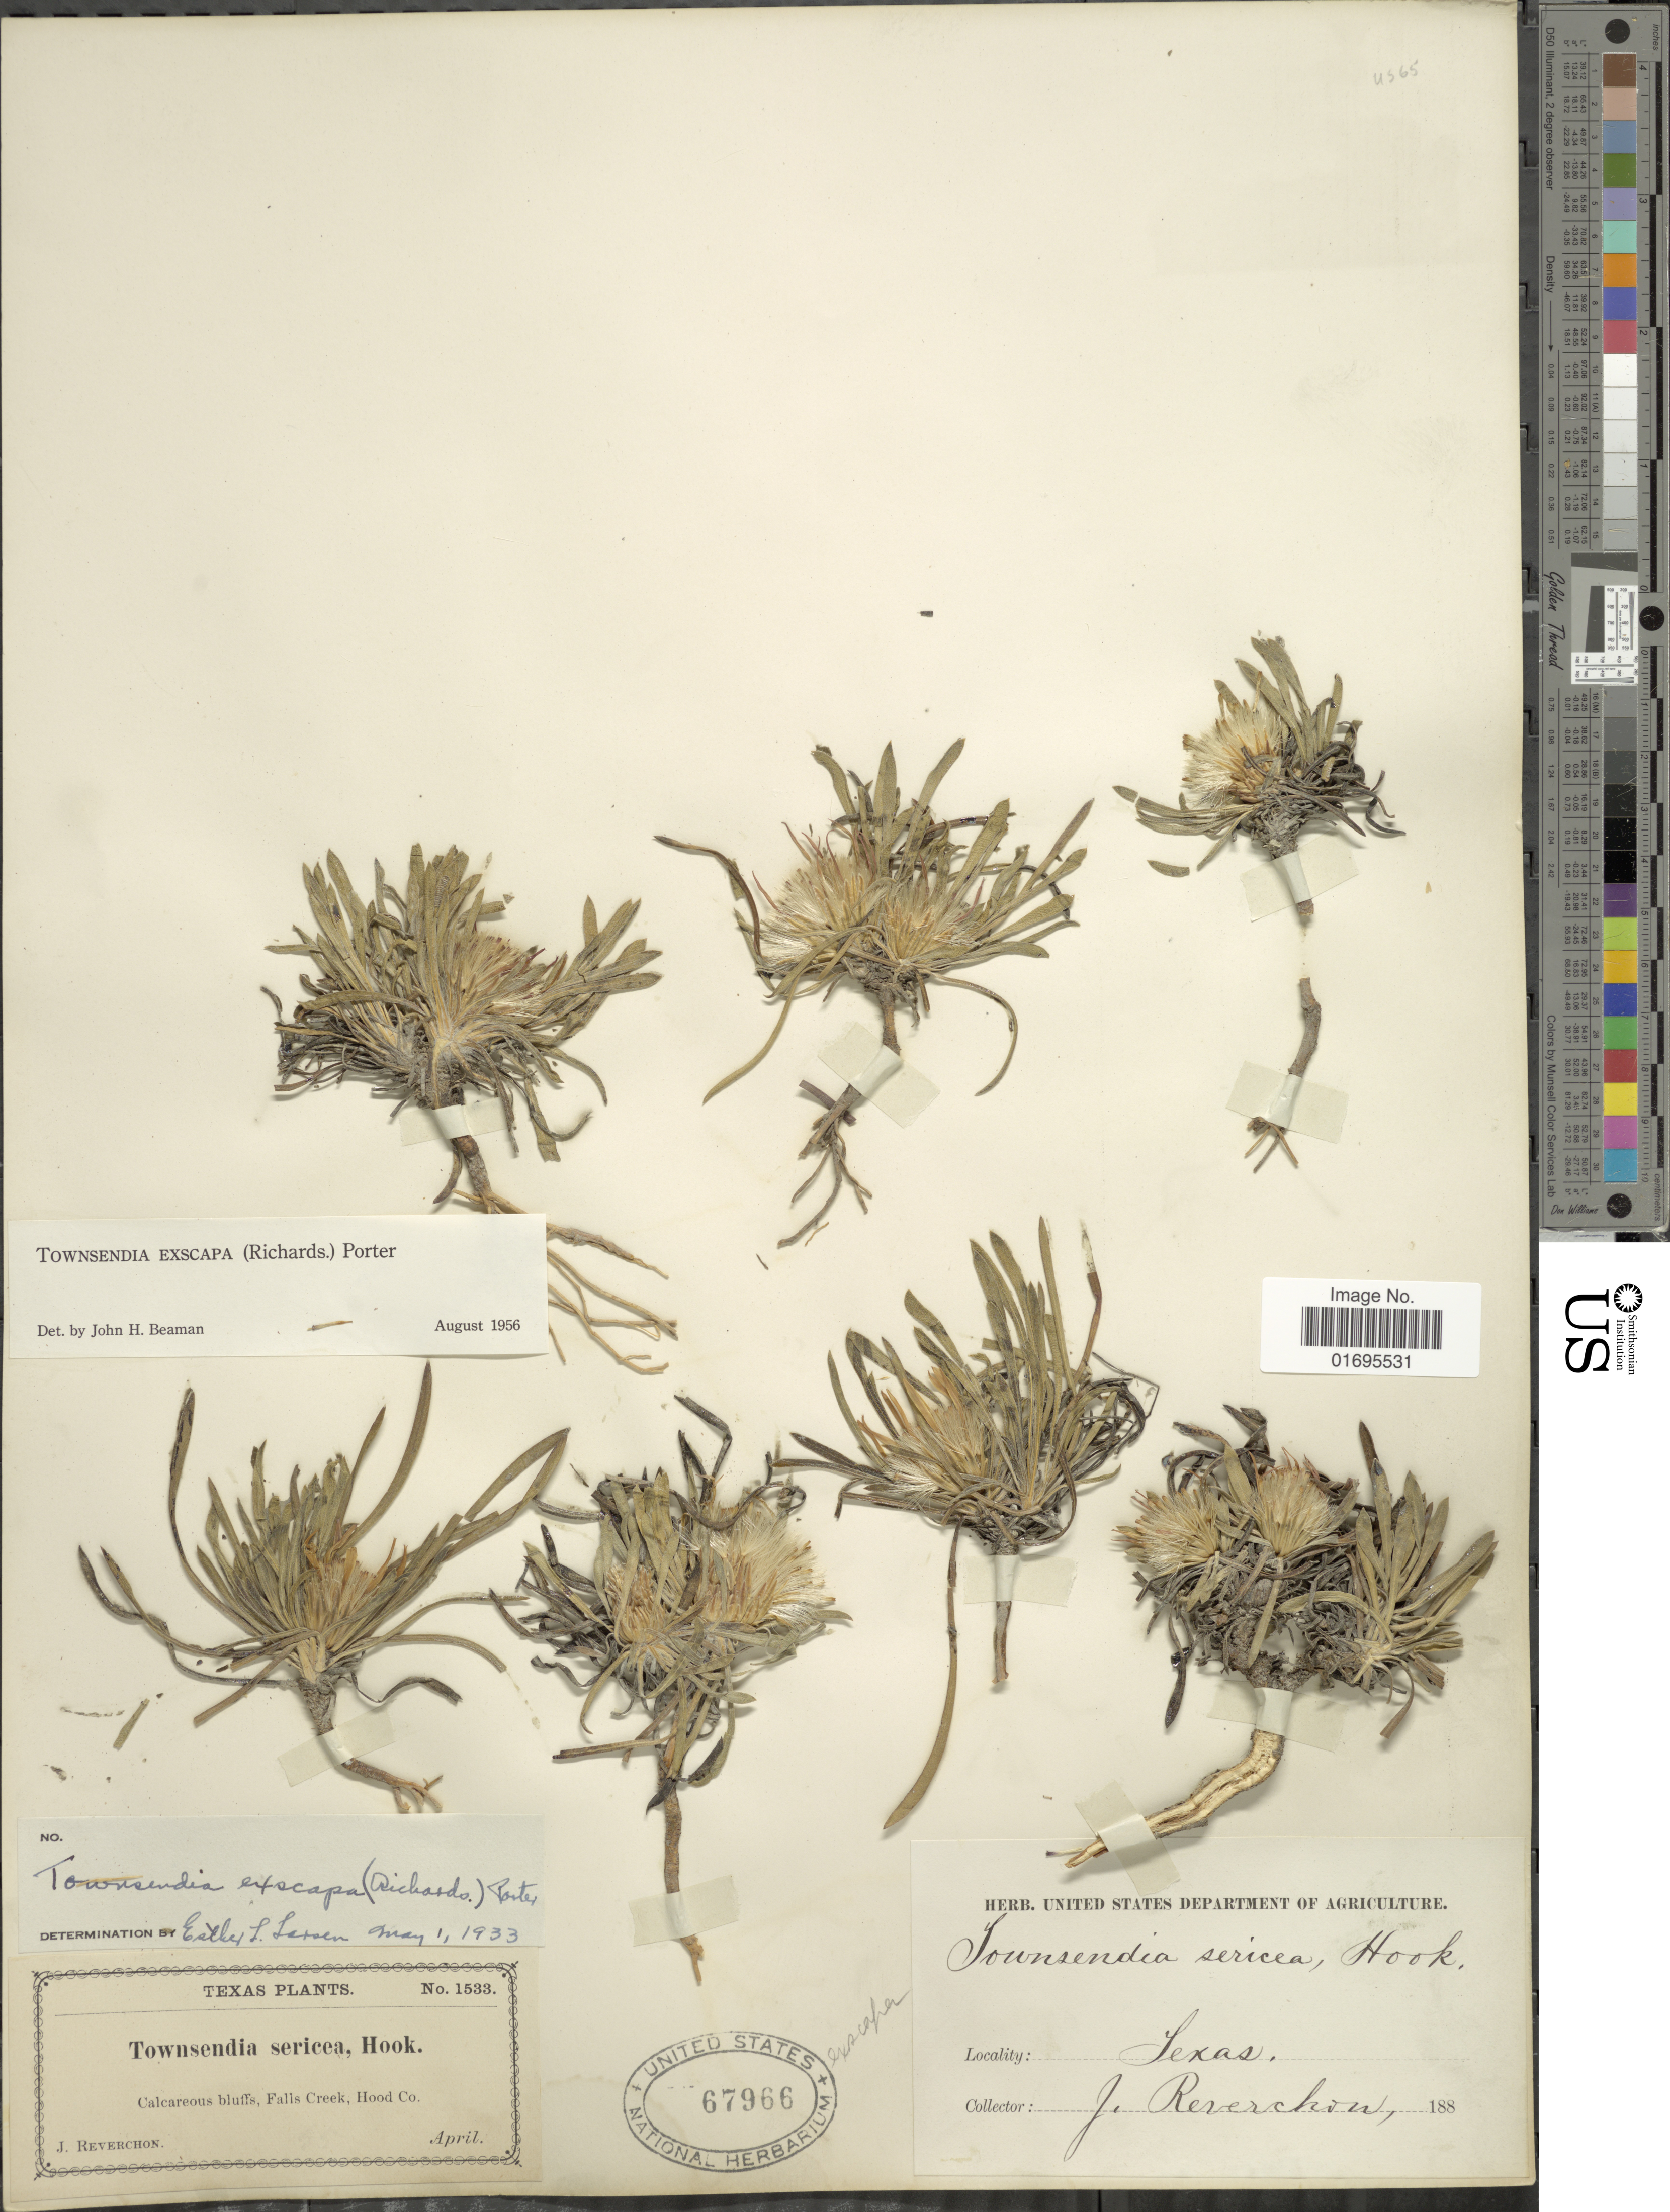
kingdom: Plantae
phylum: Tracheophyta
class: Magnoliopsida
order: Asterales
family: Asteraceae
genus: Townsendia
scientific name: Townsendia exscapa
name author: (Richardson) Porter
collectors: J. Reverchon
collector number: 1533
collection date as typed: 188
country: United States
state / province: Texas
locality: Calcareous bluffs, Falls Creek, Hood Co.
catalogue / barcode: US 67966